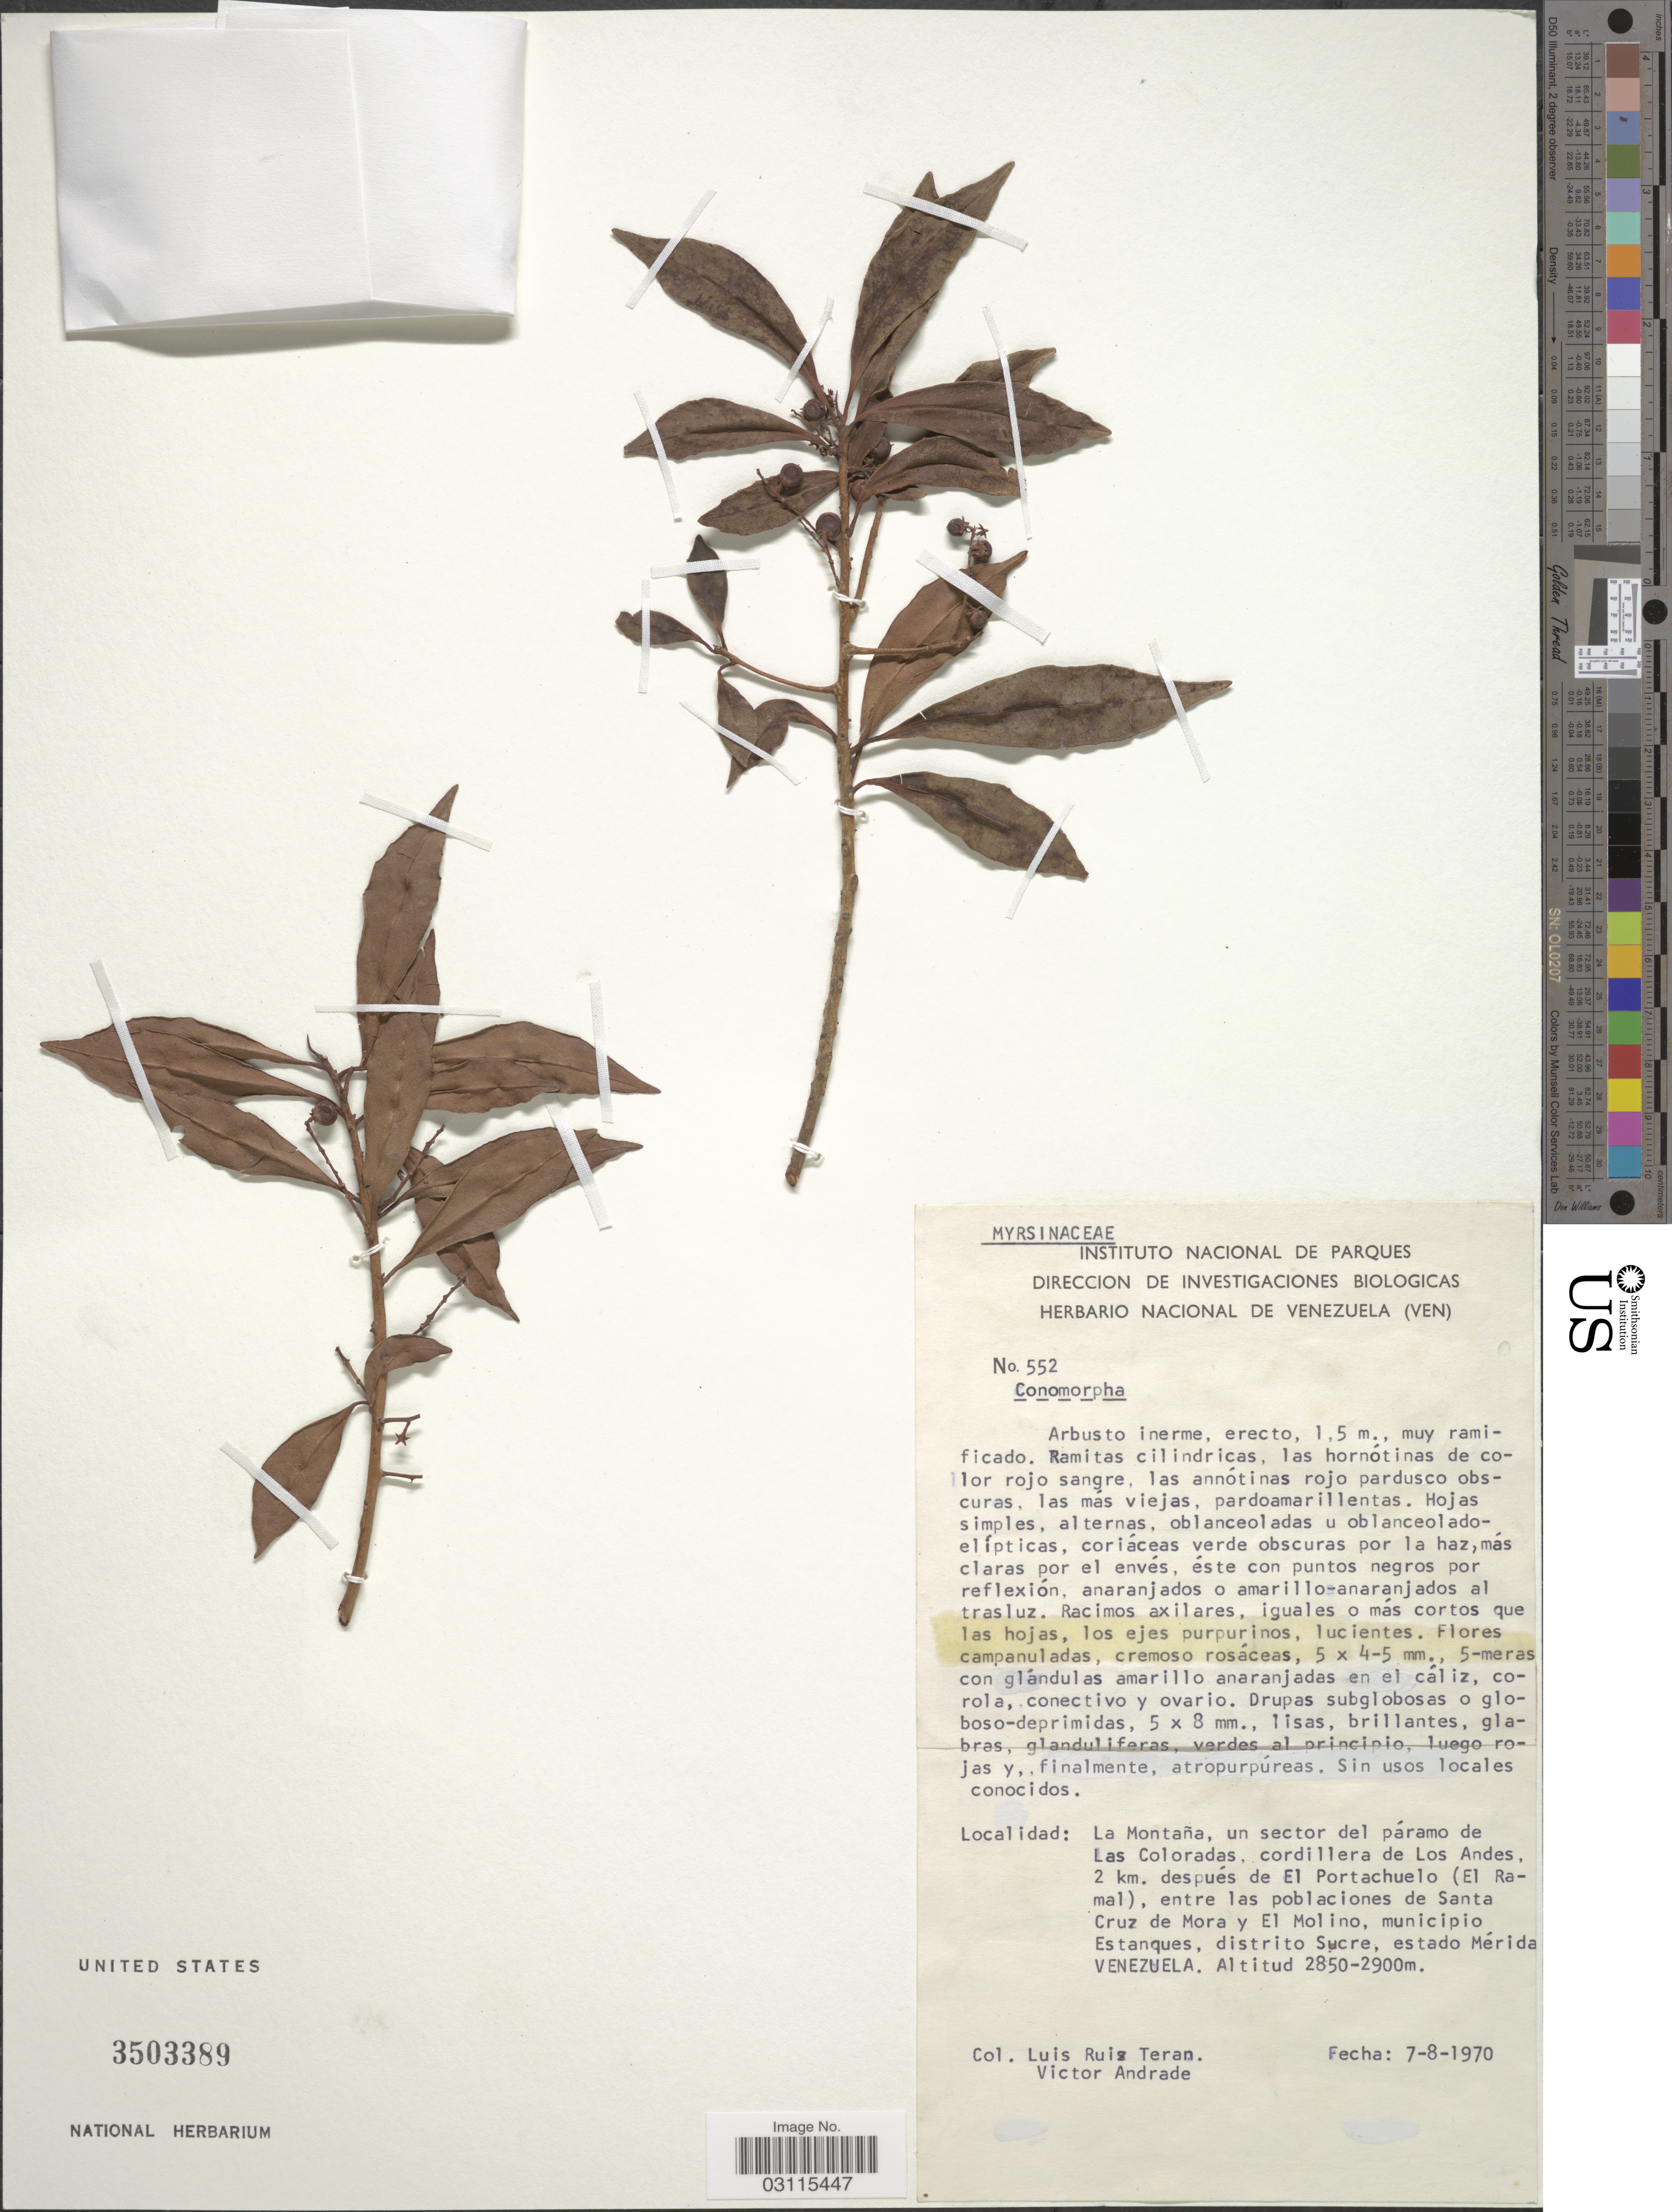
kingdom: Plantae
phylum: Tracheophyta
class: Magnoliopsida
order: Ericales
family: Primulaceae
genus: Cybianthus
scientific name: Cybianthus sp.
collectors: L. Teran & V. Andrade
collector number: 552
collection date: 1970-08-07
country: Venezuela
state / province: Mérida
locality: La Montaña, un sector del páramo de Las Coloradas, cordillera de Los Andes, 2 km. después de El Portachuelo (El Ramal), entre las poblaciones de Santa Cruz de Mora y El Molino, municipio Estanques, distrito Sucre, estado Mérida Venezuela.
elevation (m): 2850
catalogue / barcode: US 3503389